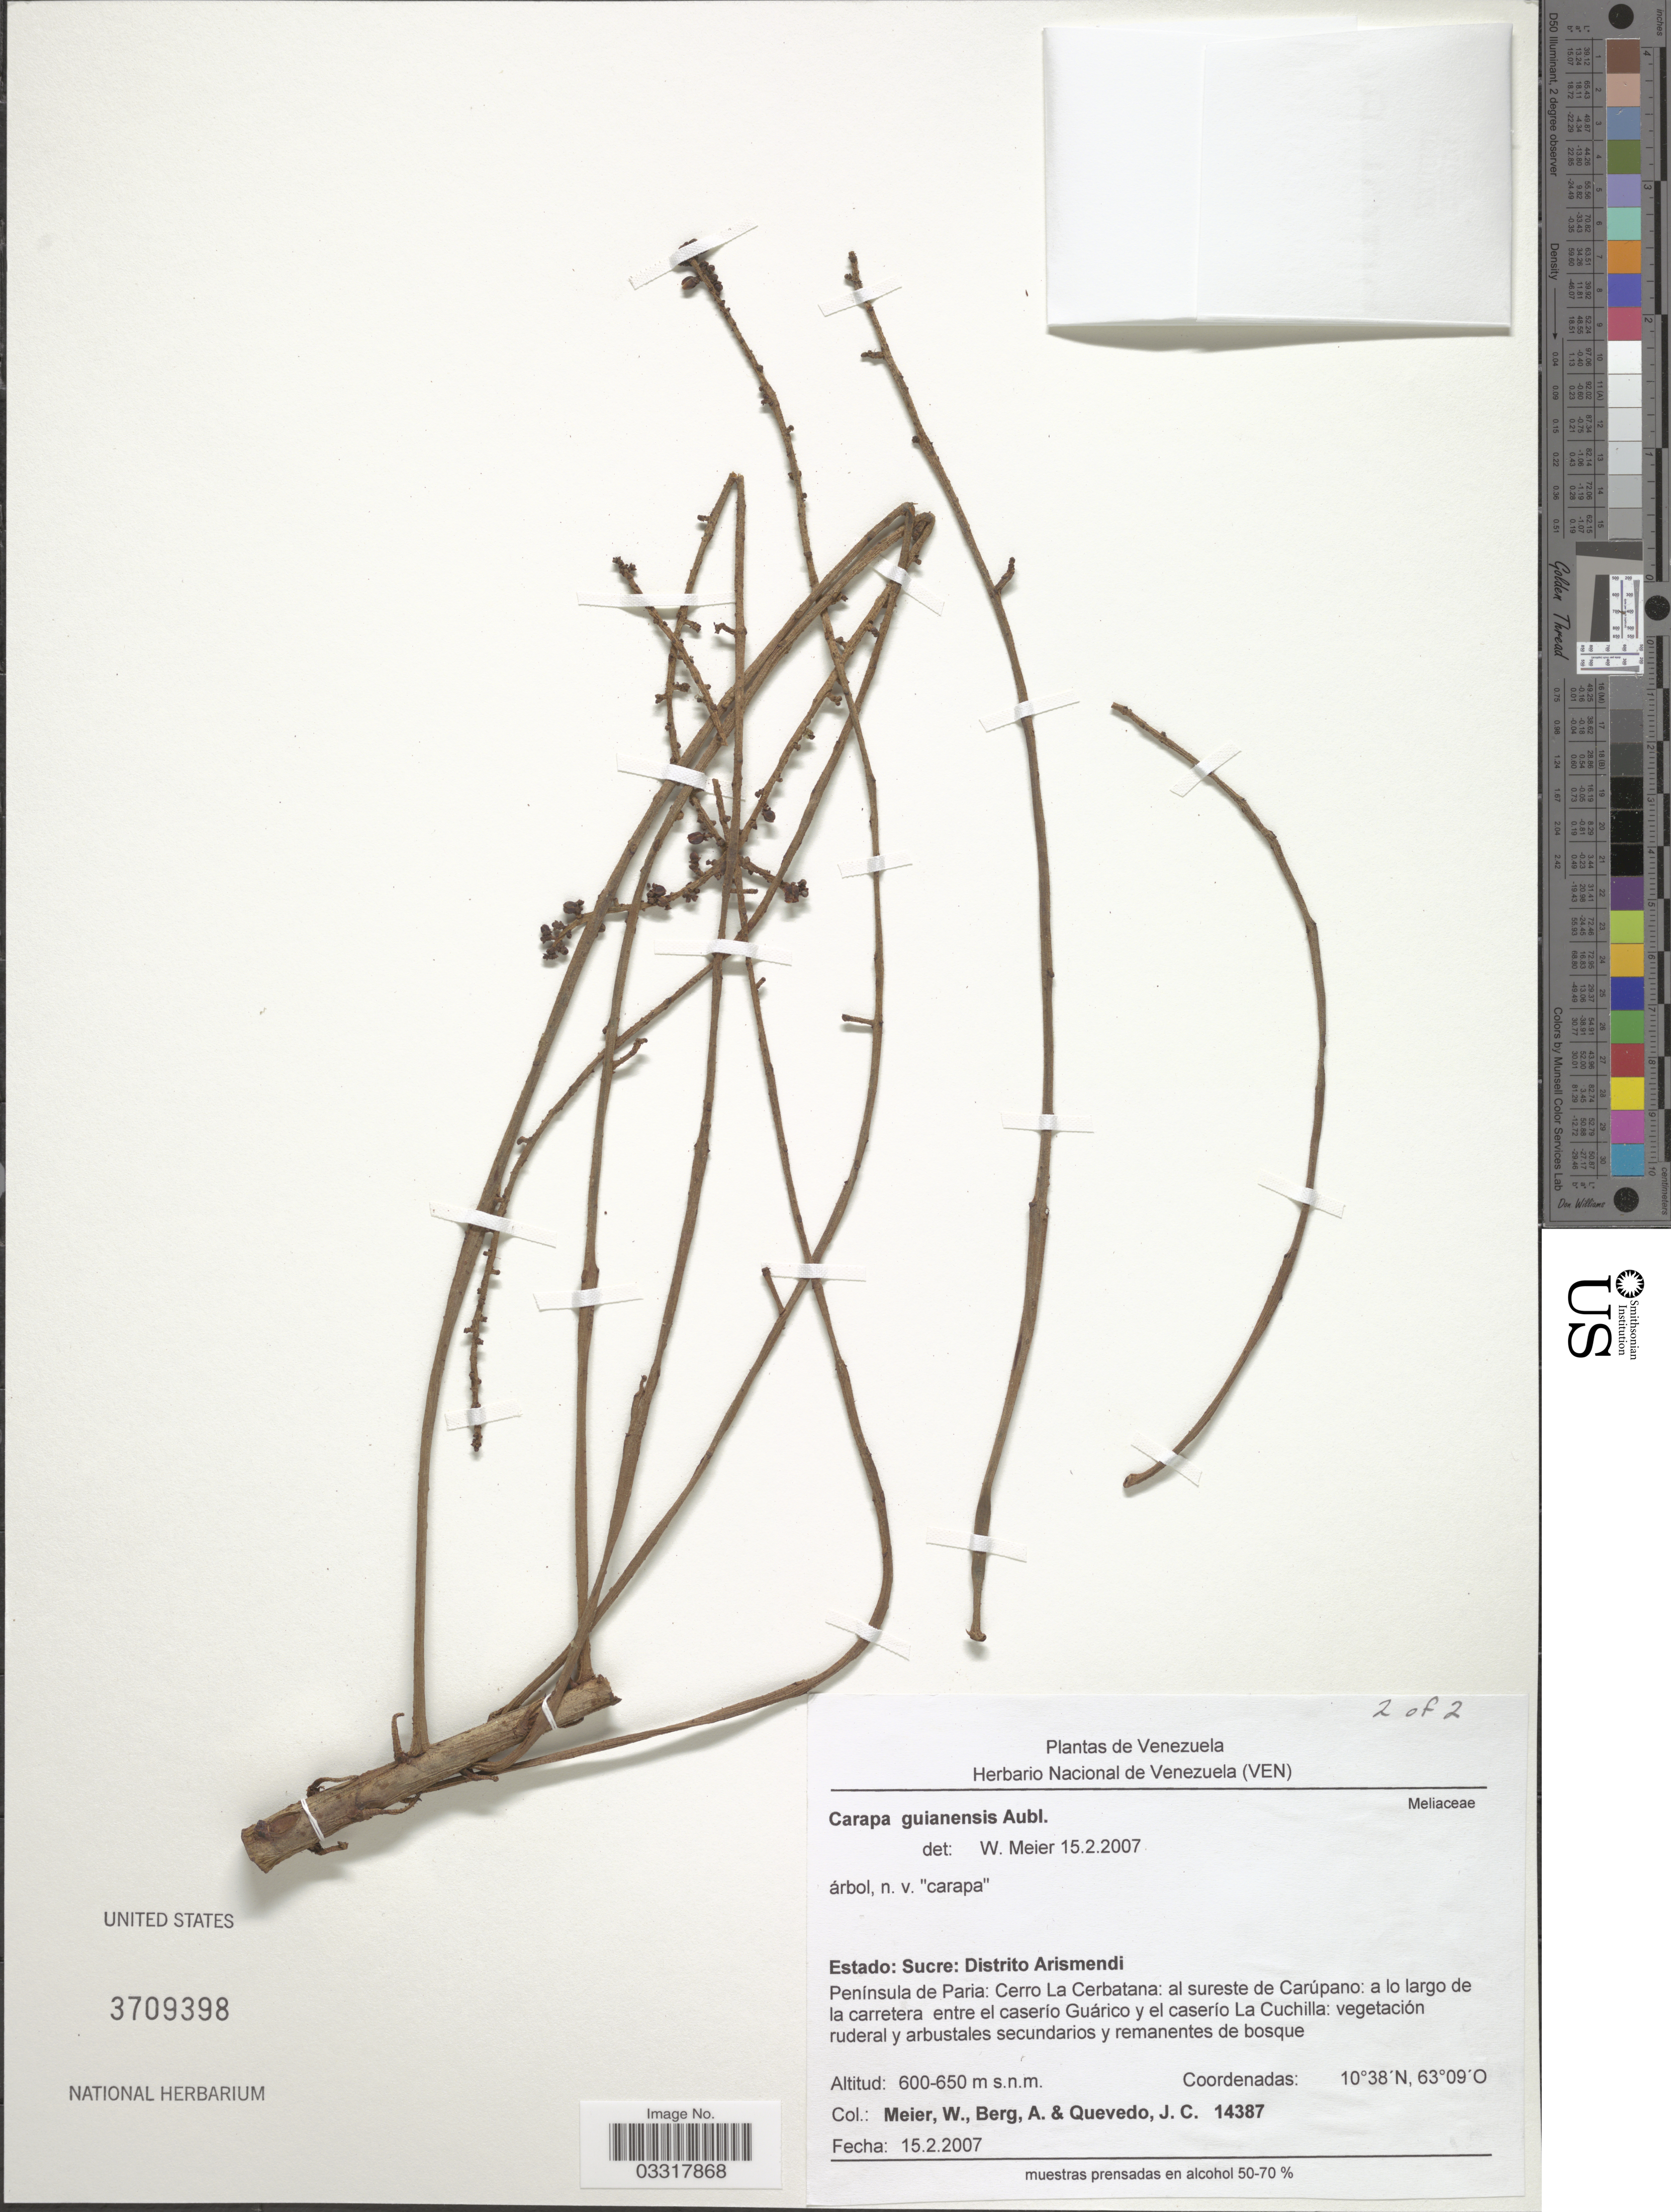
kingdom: Plantae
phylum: Tracheophyta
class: Magnoliopsida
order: Sapindales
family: Meliaceae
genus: Carapa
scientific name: Carapa guianensis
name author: Aubl.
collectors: W. Meier, A. Berg & J. Quevedo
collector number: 14387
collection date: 2007-02-15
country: Venezuela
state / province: Sucre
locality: Distrito Arismendi. Península de Paria: Cerro La Cerbatana: al sureste de Carúpano: a lo largo de la carretera entre el caserio Guárico y el caserio La Cuchilla.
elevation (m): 600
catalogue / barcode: US 3709398